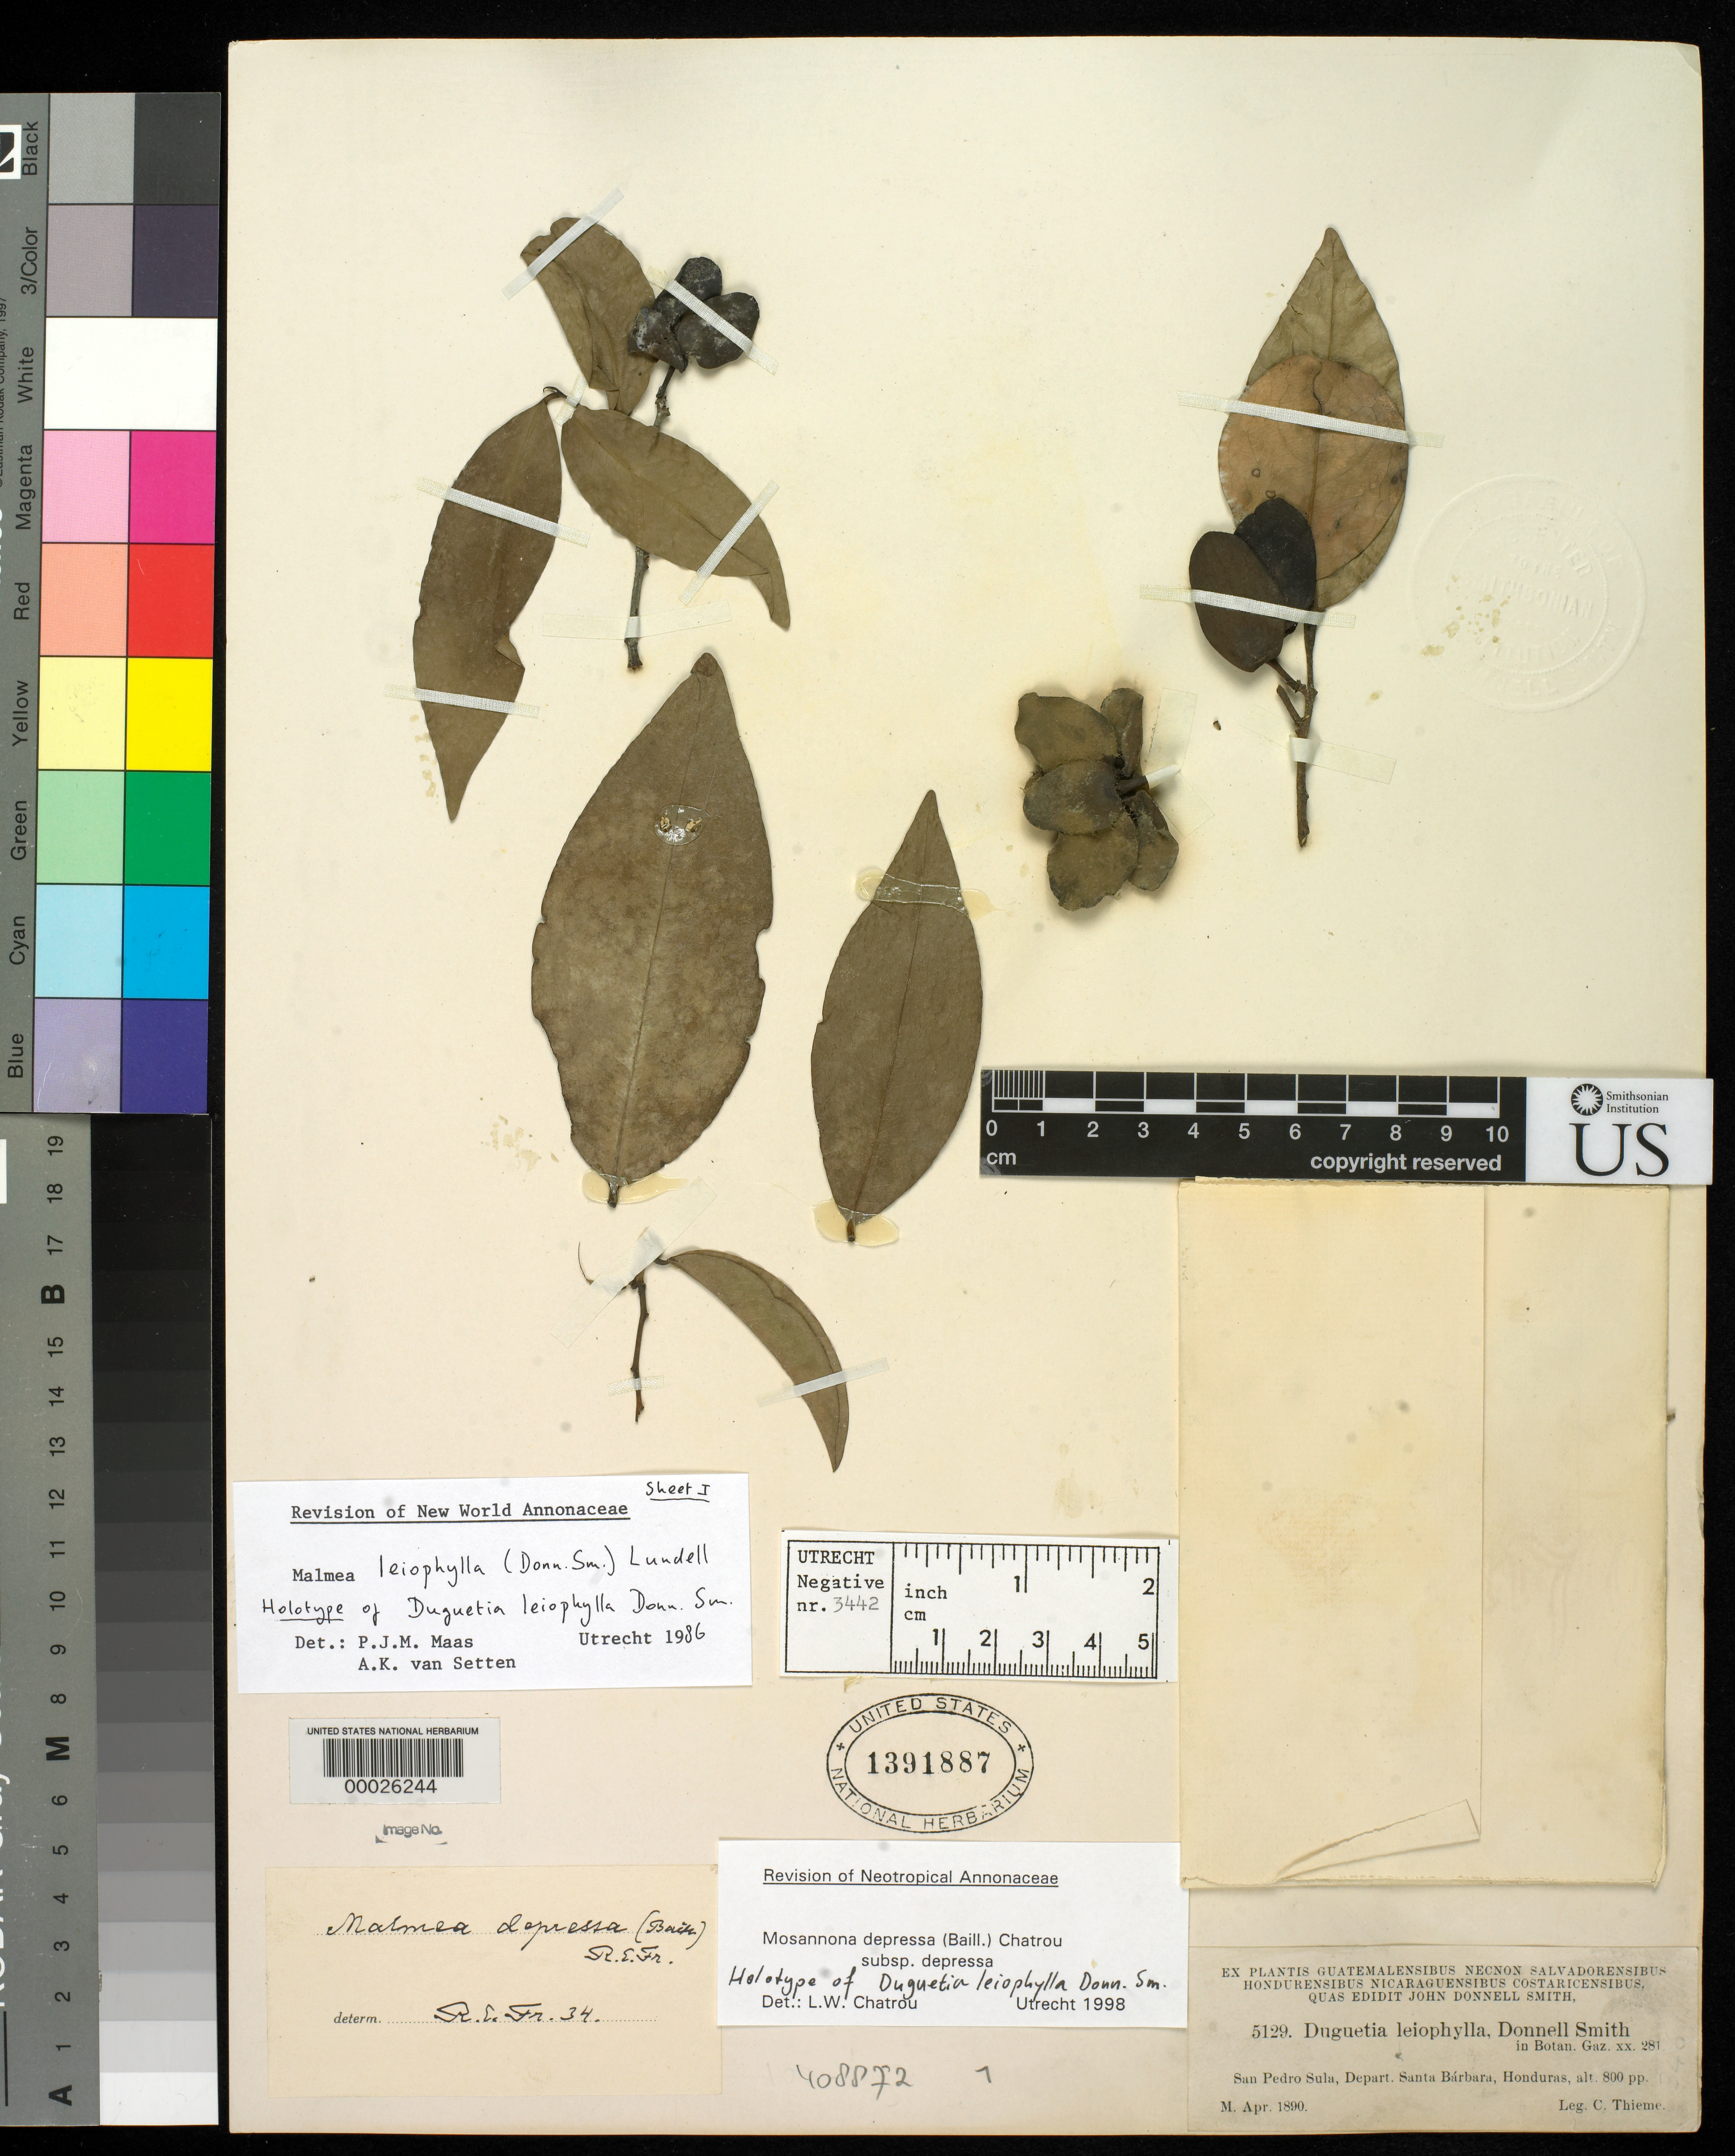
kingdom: Plantae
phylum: Tracheophyta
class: Magnoliopsida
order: Magnoliales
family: Annonaceae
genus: Duguetia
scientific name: Duguetia leiophylla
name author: Donn. Sm.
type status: Holotype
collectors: C. Thieme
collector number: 5129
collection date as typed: Apr 1890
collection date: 1890-04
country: Honduras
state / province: Santa Bárbara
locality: San Pedro Sula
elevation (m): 244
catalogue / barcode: US 1391887